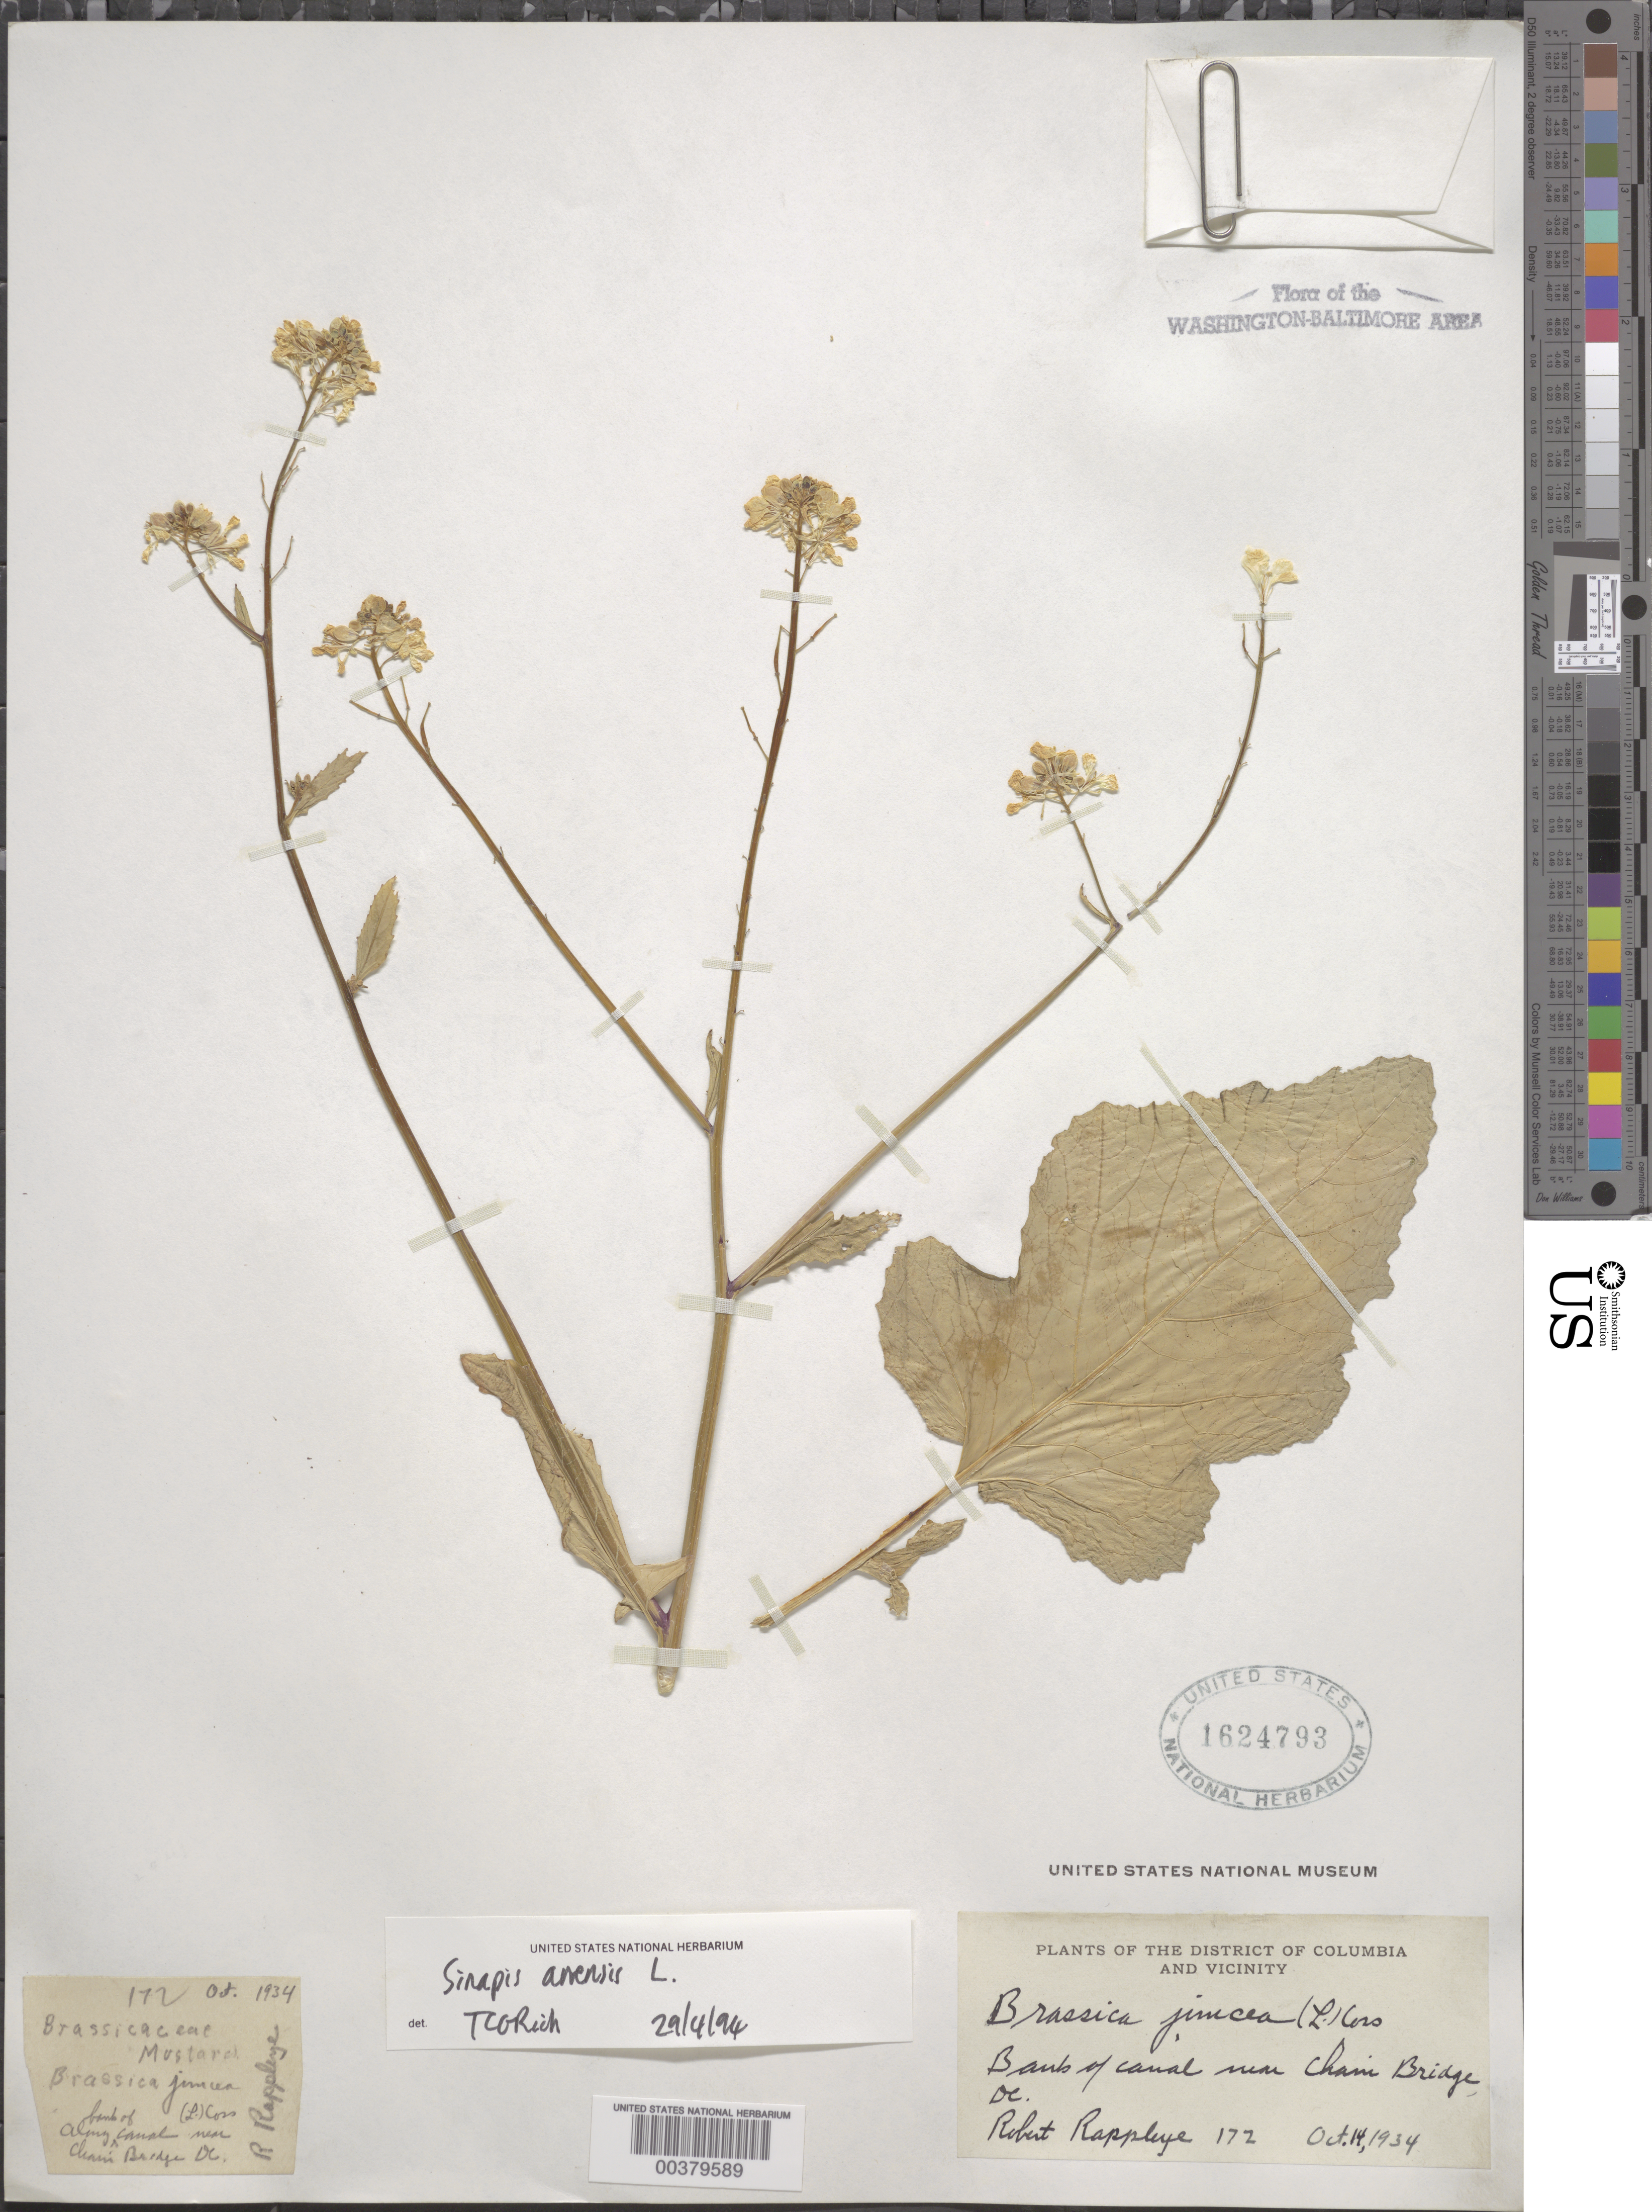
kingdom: Plantae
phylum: Tracheophyta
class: Magnoliopsida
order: Brassicales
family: Brassicaceae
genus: Sinapis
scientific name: Sinapis arvensis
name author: L.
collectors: R. Rappleye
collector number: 172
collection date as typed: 14 Oct 1934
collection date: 1934-10-14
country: United States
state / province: District of Columbia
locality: C. and O. Canal near Chain Bridge C. & O. Canal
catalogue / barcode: US 1624793